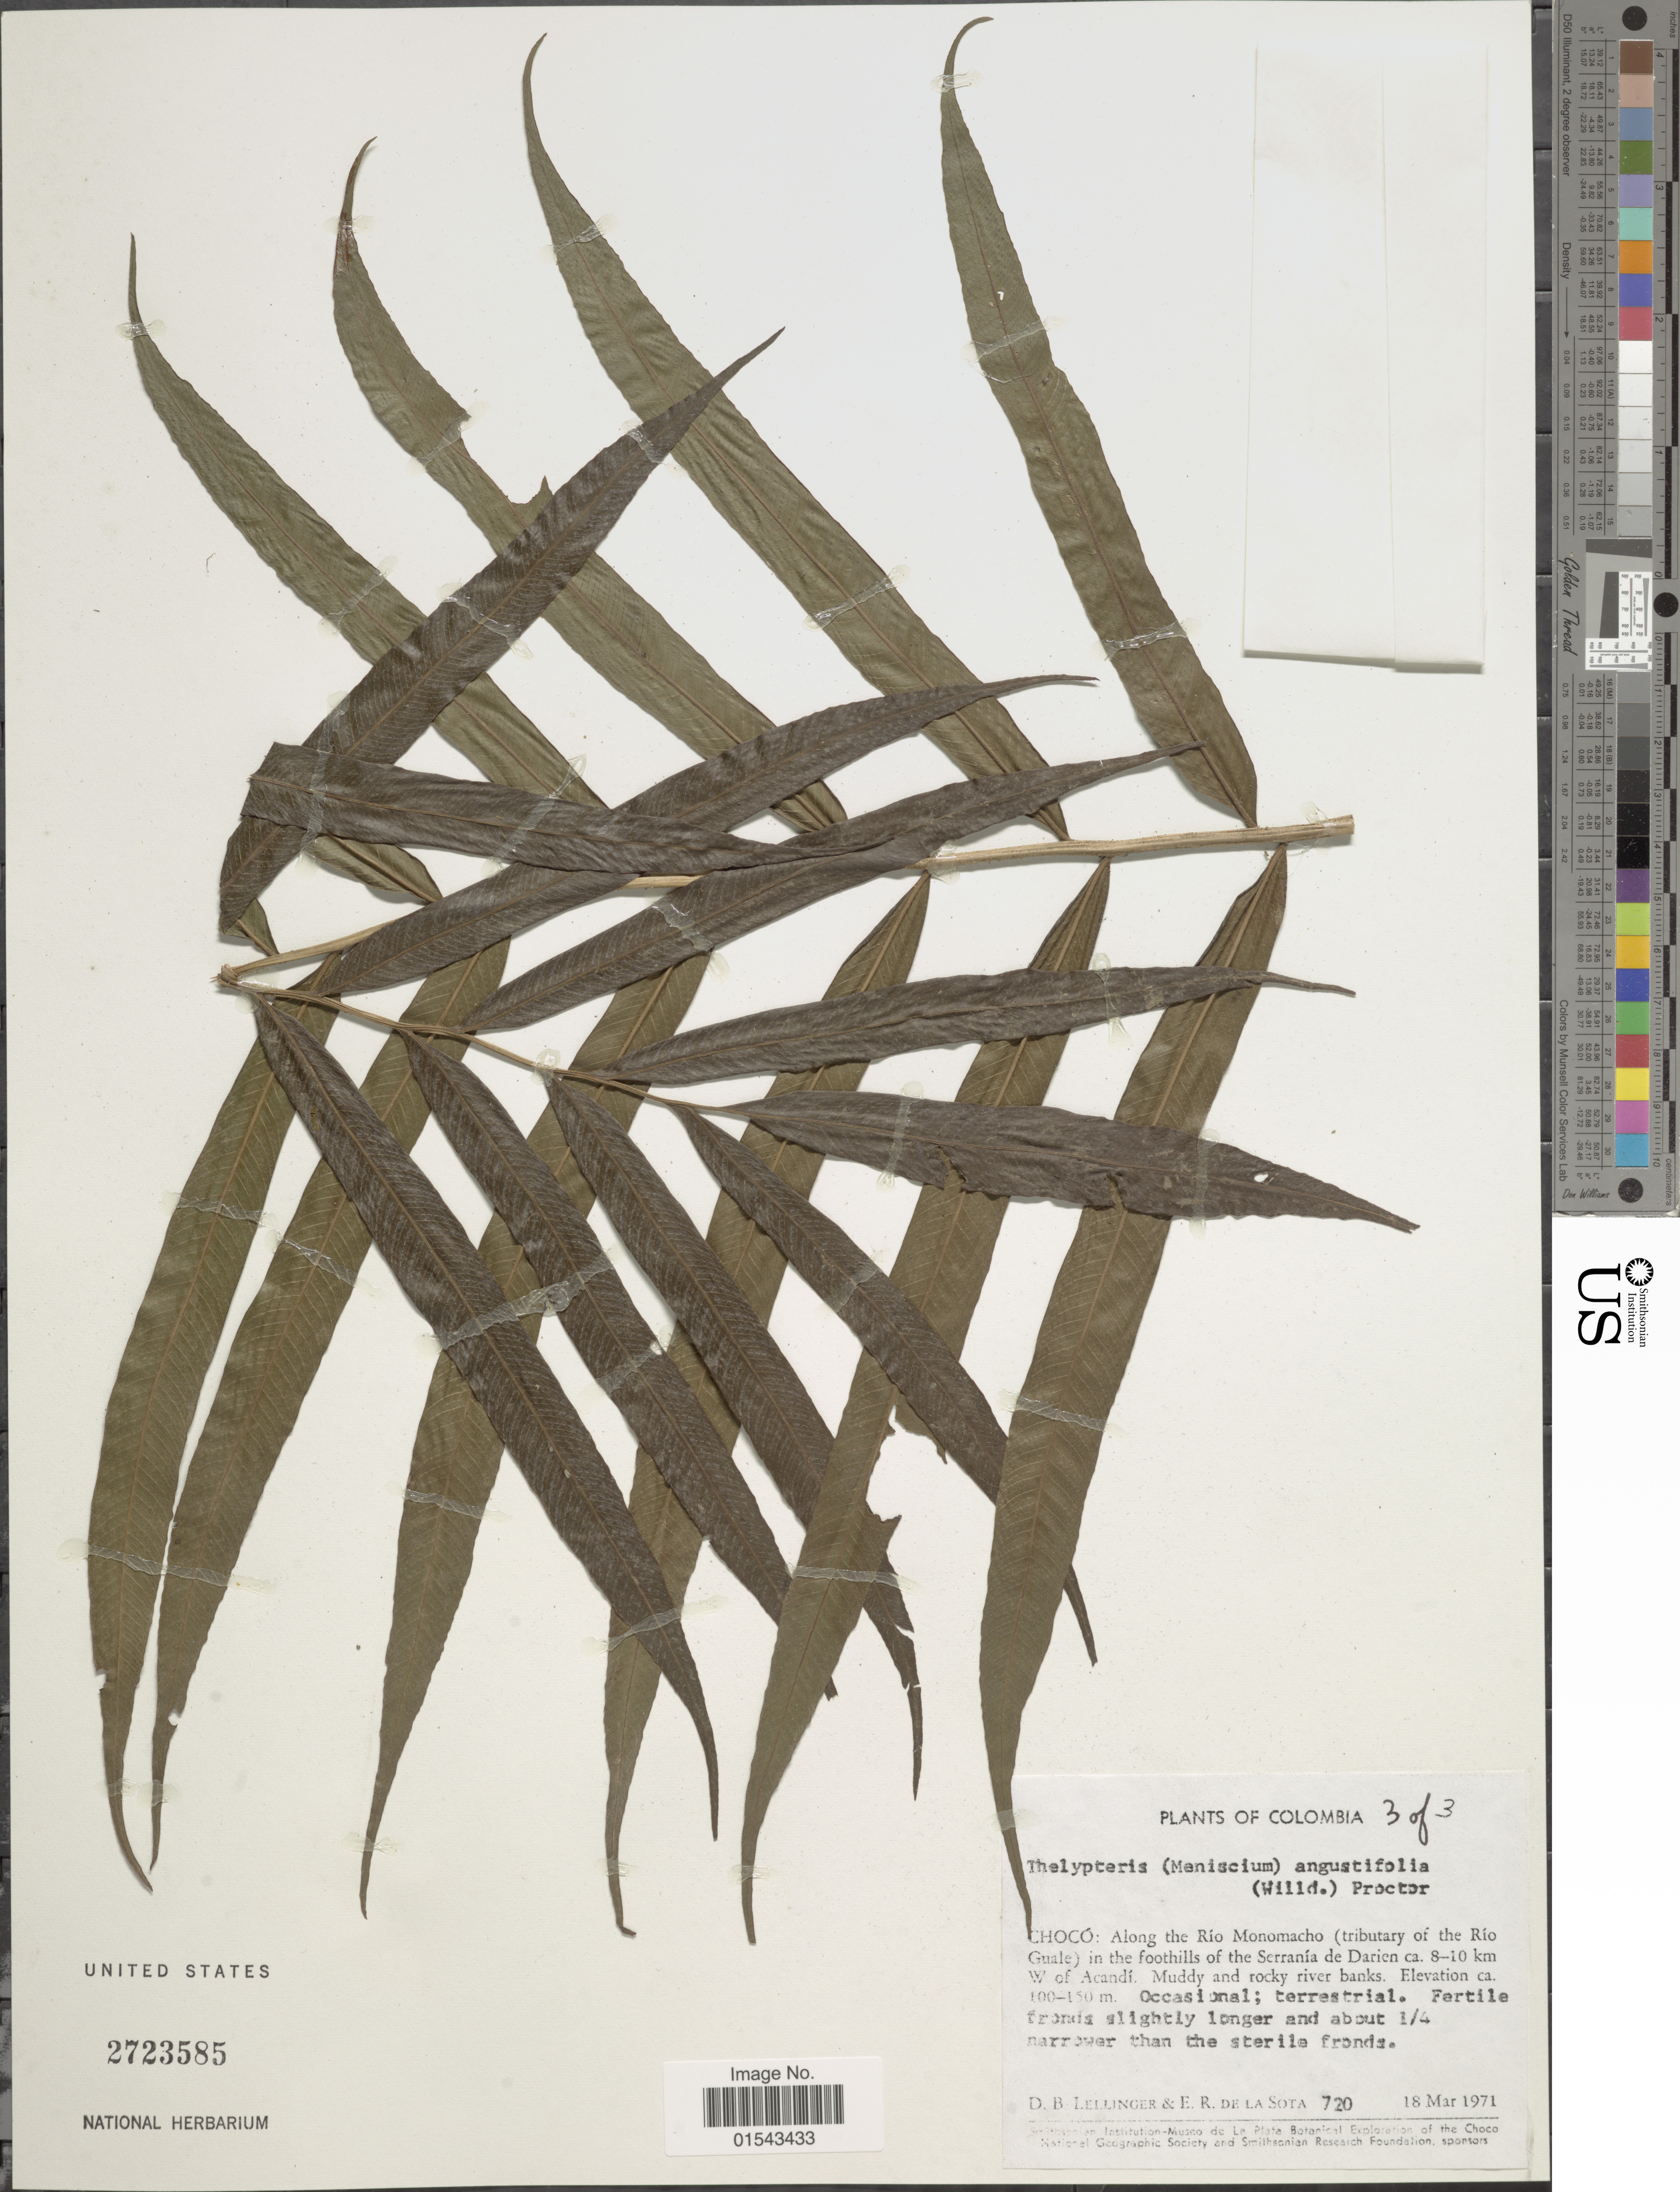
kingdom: Plantae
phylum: Tracheophyta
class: Polypodiopsida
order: Polypodiales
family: Thelypteridaceae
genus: Meniscium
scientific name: Meniscium angustifolium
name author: Willd.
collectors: D. B. Lellinger & E. R. de la Sota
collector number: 720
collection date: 1971-03-18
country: Colombia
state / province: Chocó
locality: Along the Río Monomacho (tributary of the Río Guale) in the foothills of the Serranía de Darien ca. 8-10 km W of Acandí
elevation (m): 100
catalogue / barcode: US 2723585